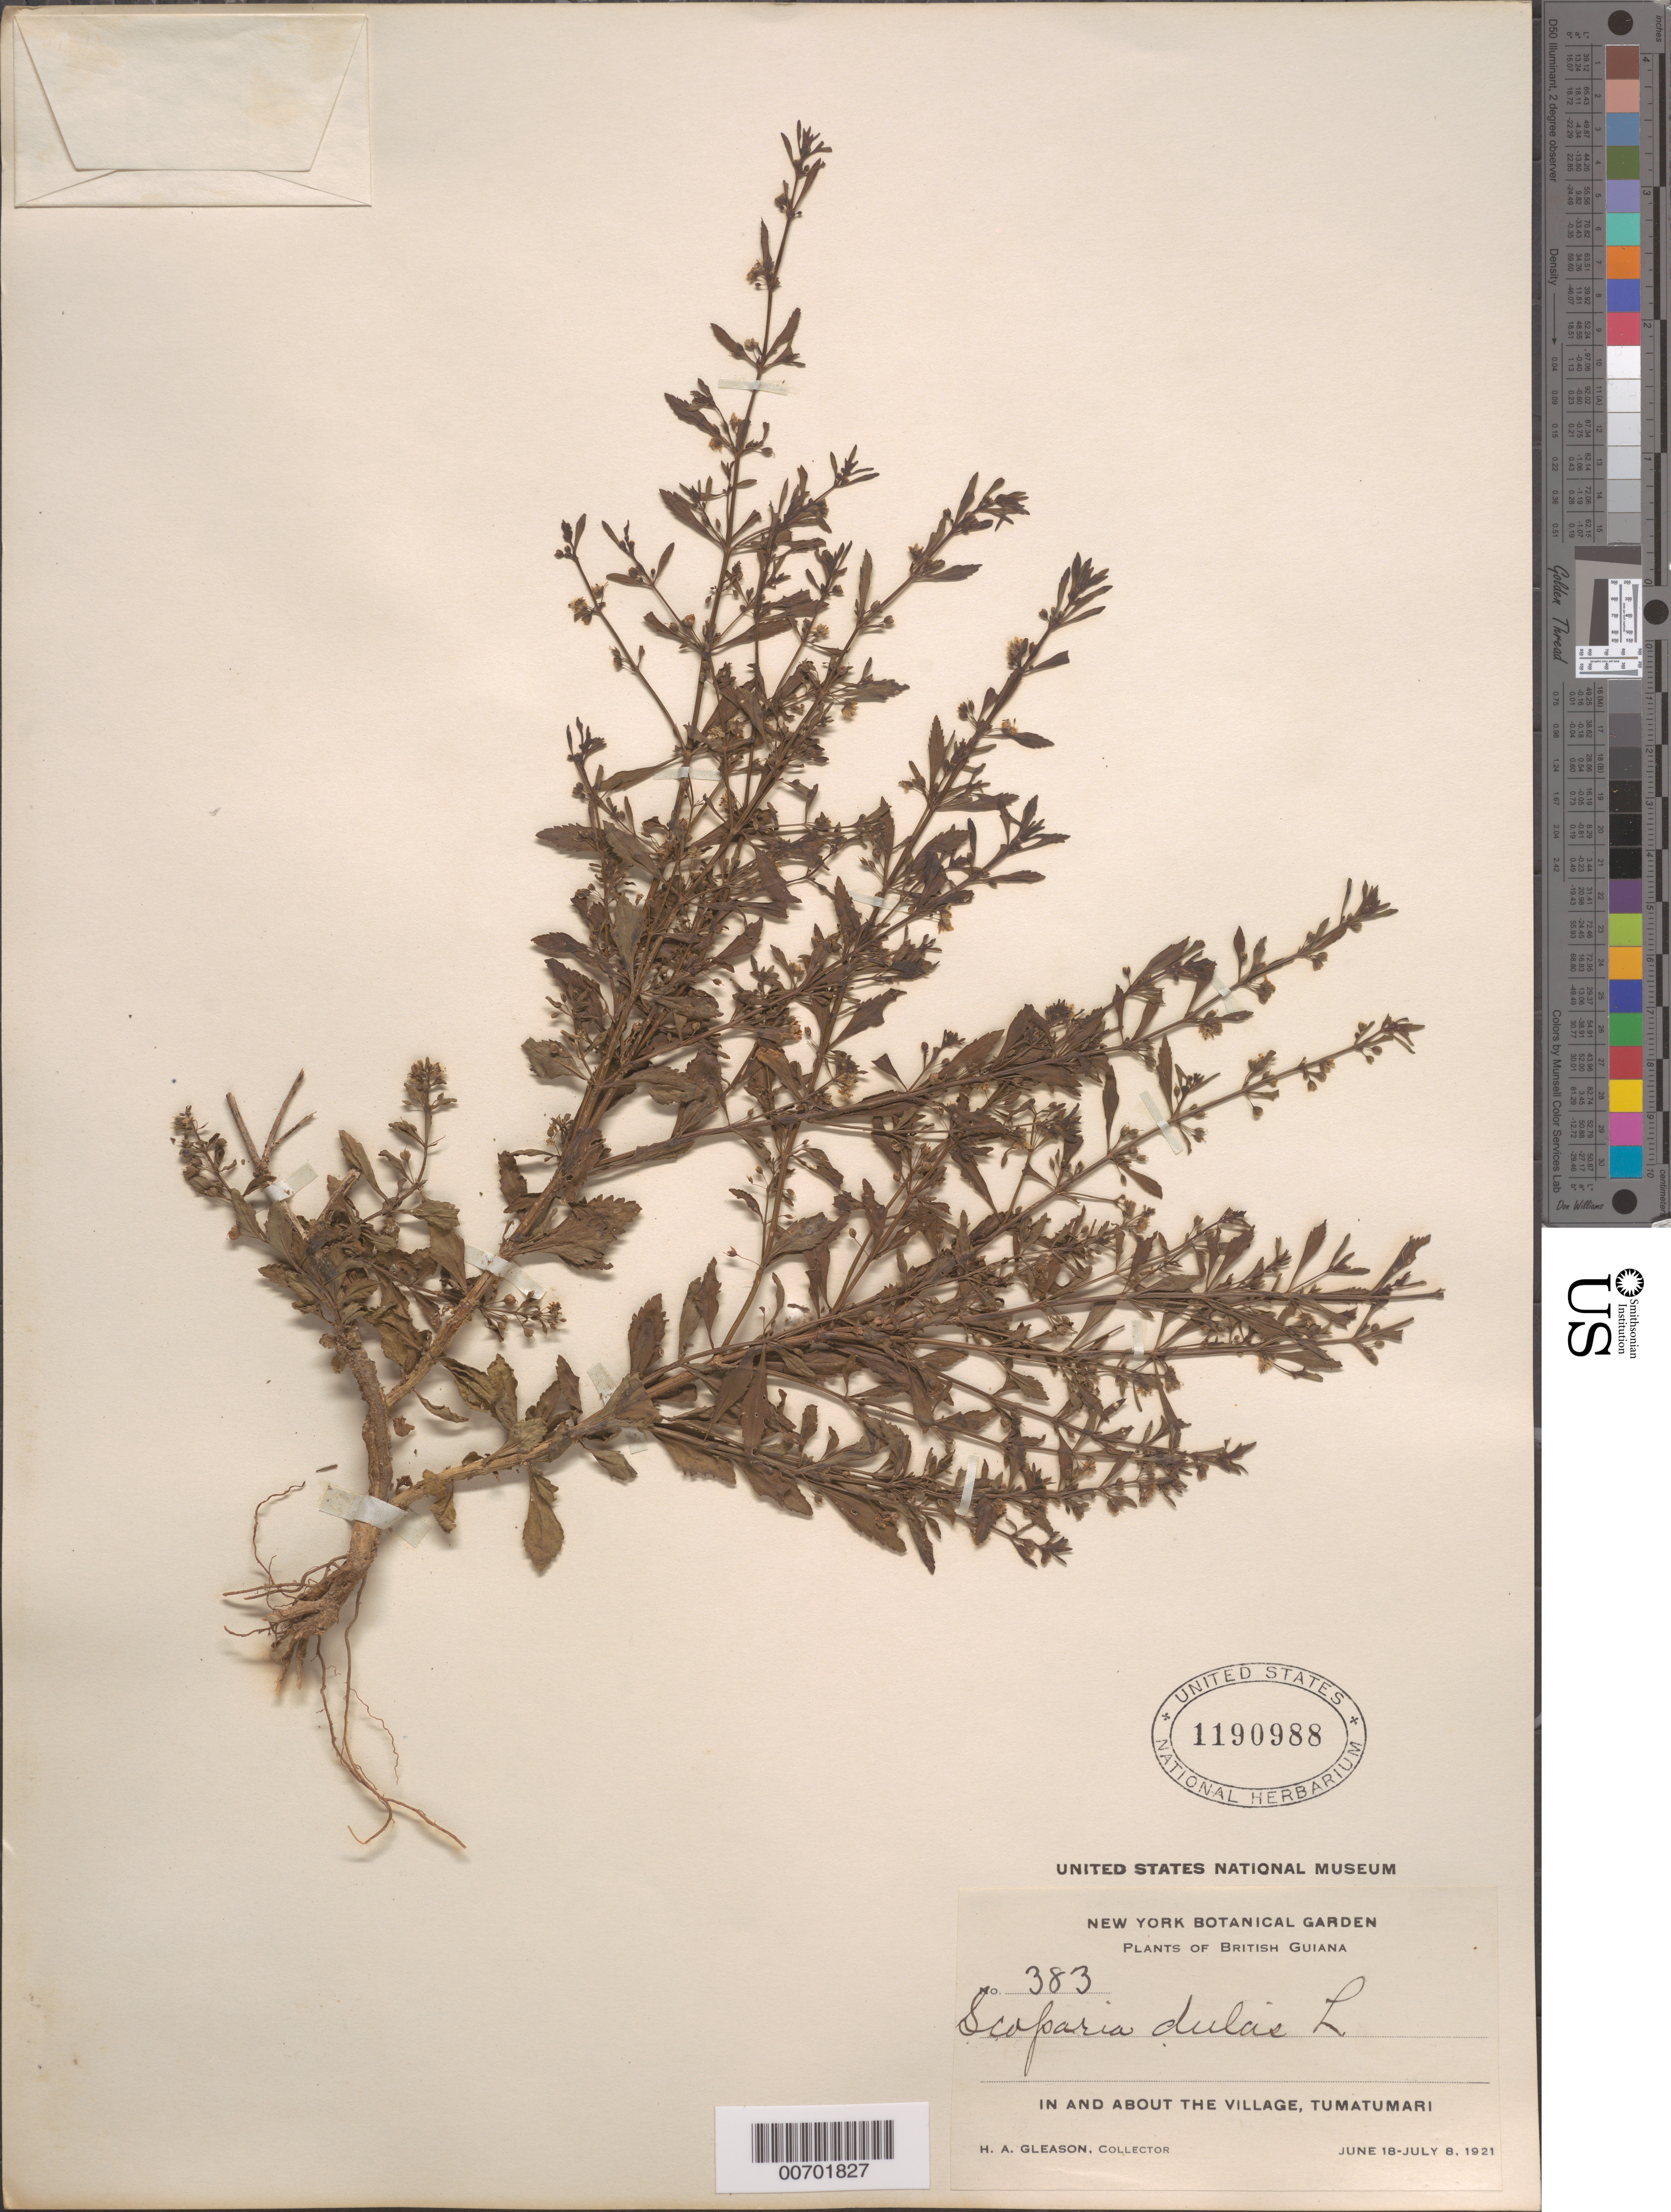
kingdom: Plantae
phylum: Tracheophyta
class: Magnoliopsida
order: Lamiales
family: Plantaginaceae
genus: Scoparia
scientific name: Scoparia dulcis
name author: L.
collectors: H. A. Gleason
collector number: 383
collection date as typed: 18-Jun-21 to 8-Jul-21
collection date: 1921-06-18/1921-07-08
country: Guyana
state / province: Potaro-Siparuni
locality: Tumatumari Village, Potaro R.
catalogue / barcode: US 1190988